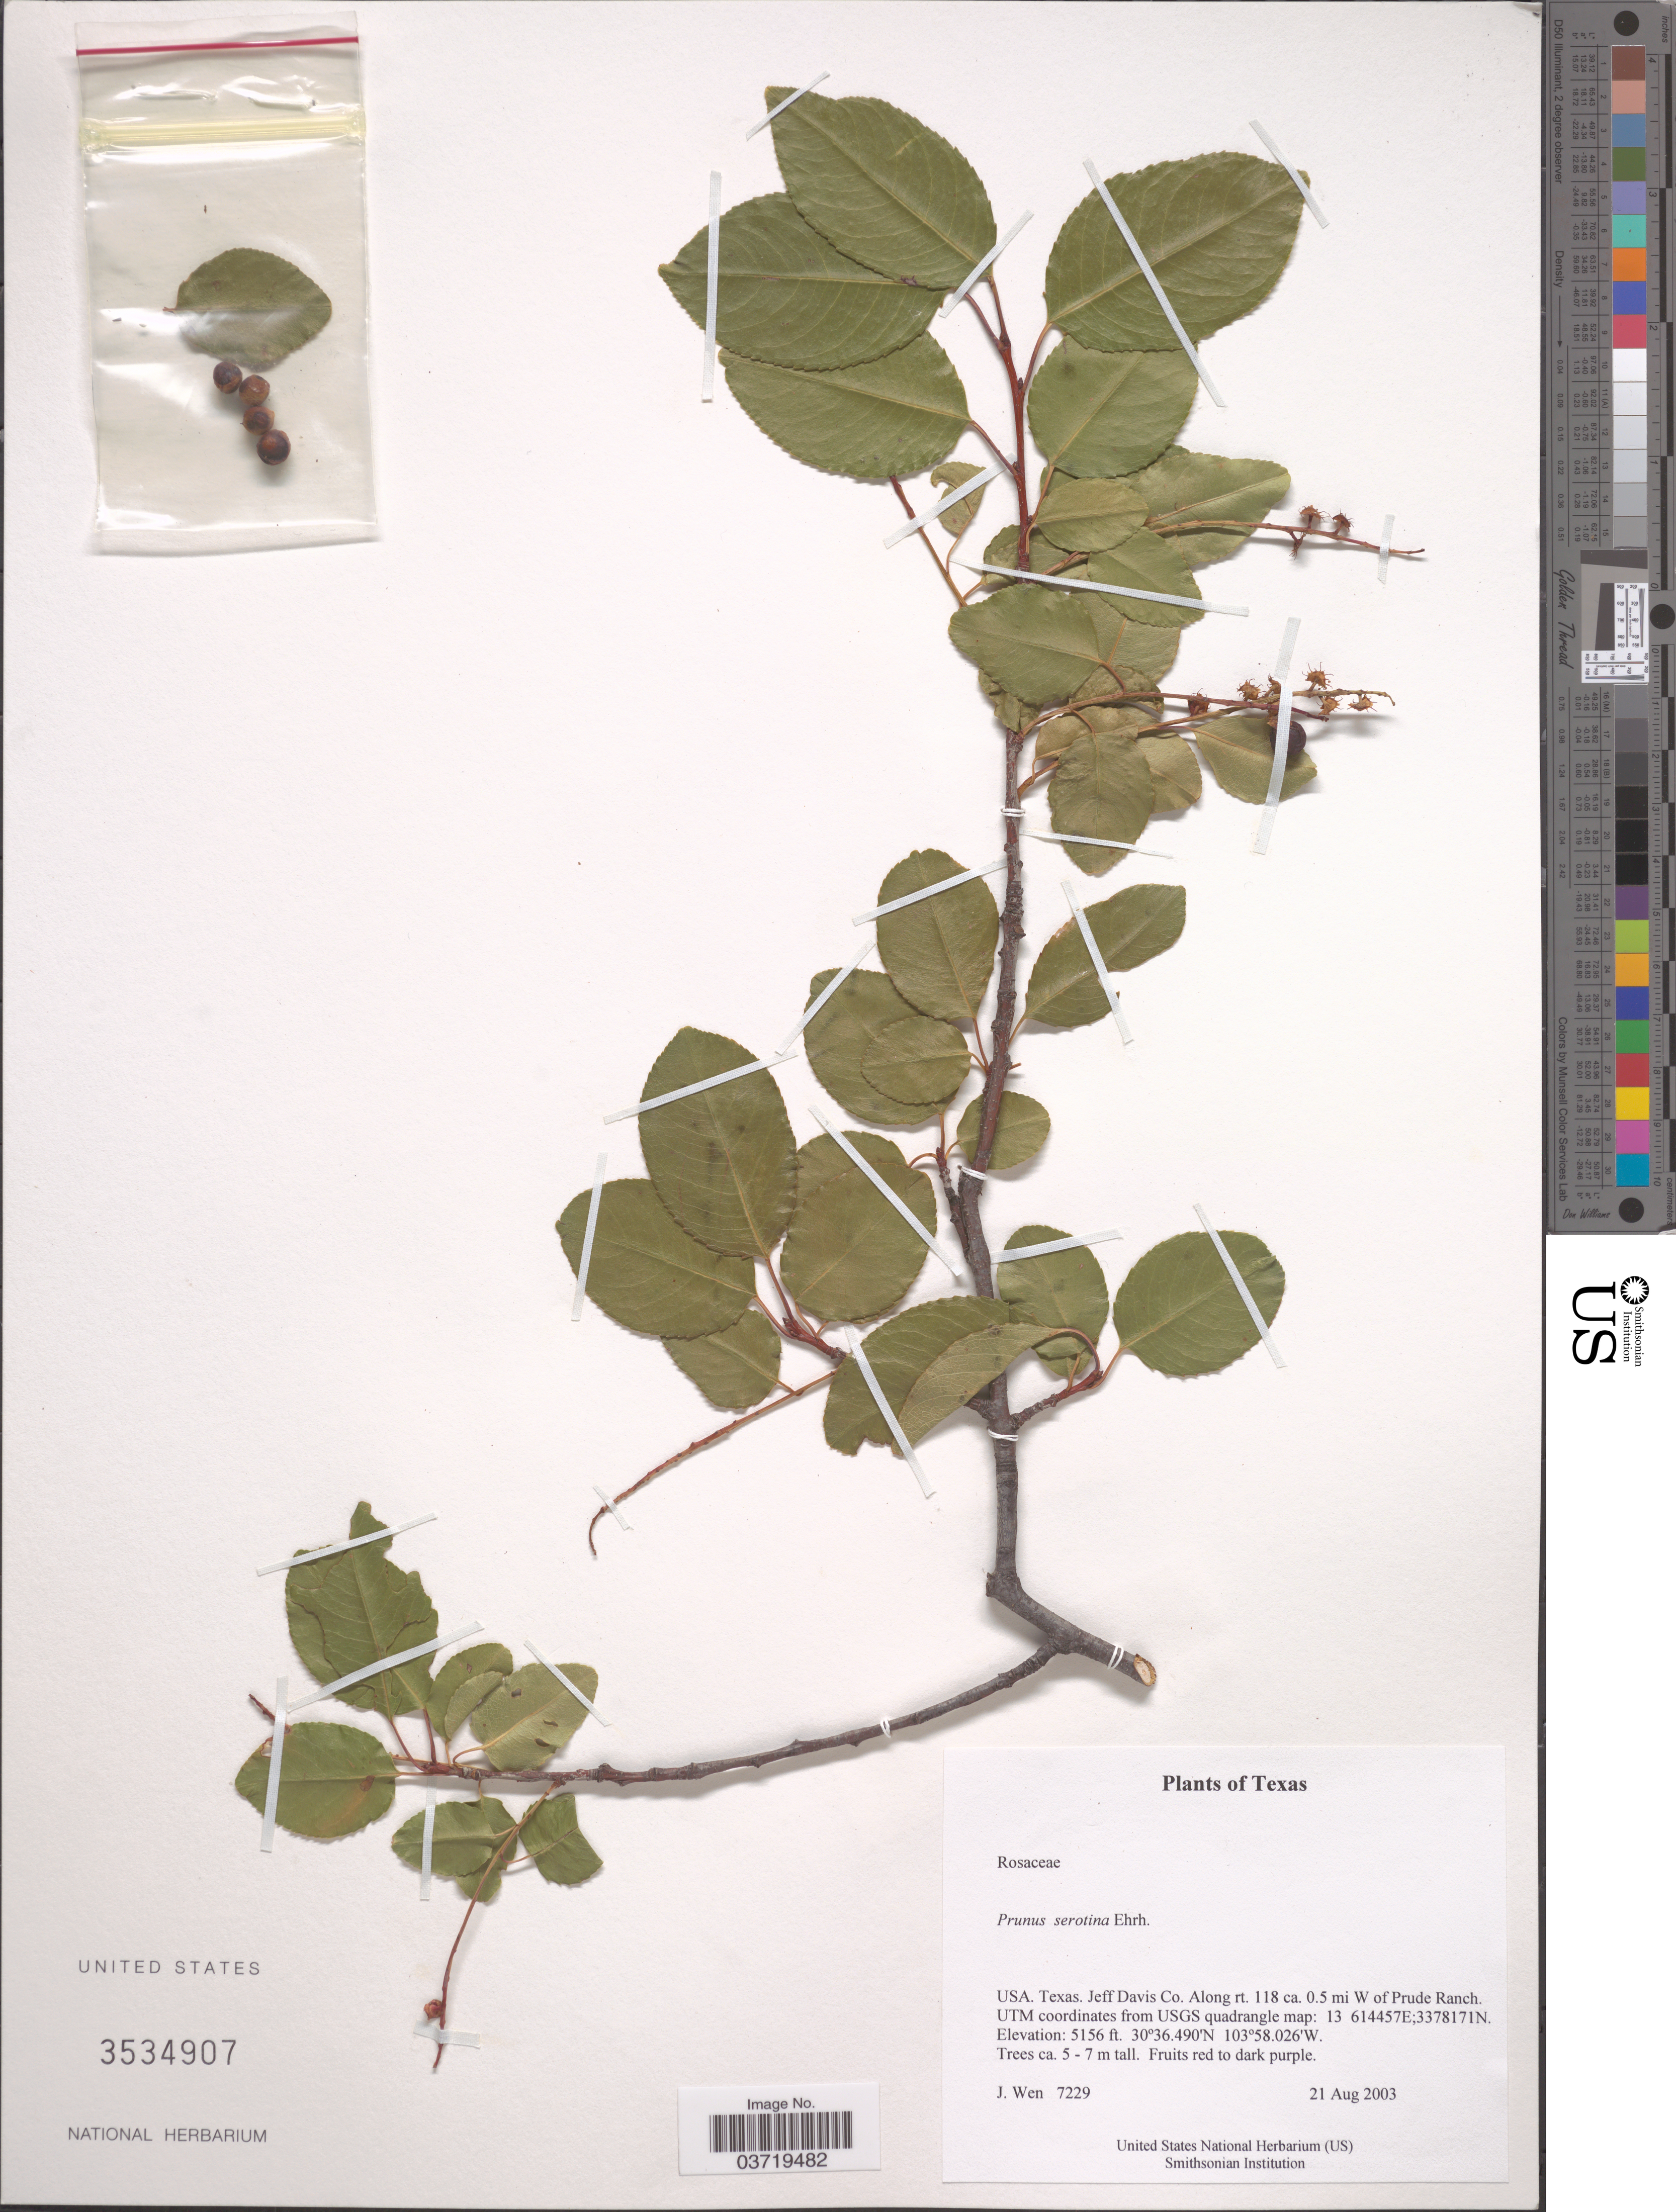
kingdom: Plantae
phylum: Tracheophyta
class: Magnoliopsida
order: Rosales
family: Rosaceae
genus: Prunus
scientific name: Prunus serotina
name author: Ehrh.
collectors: J. Wen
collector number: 7229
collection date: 2003-08-21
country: United States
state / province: Texas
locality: Jeff Davis Co. Along rt. 118 ca. 0.5 mi W of Prude Ranch.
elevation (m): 1572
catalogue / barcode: US 3534907